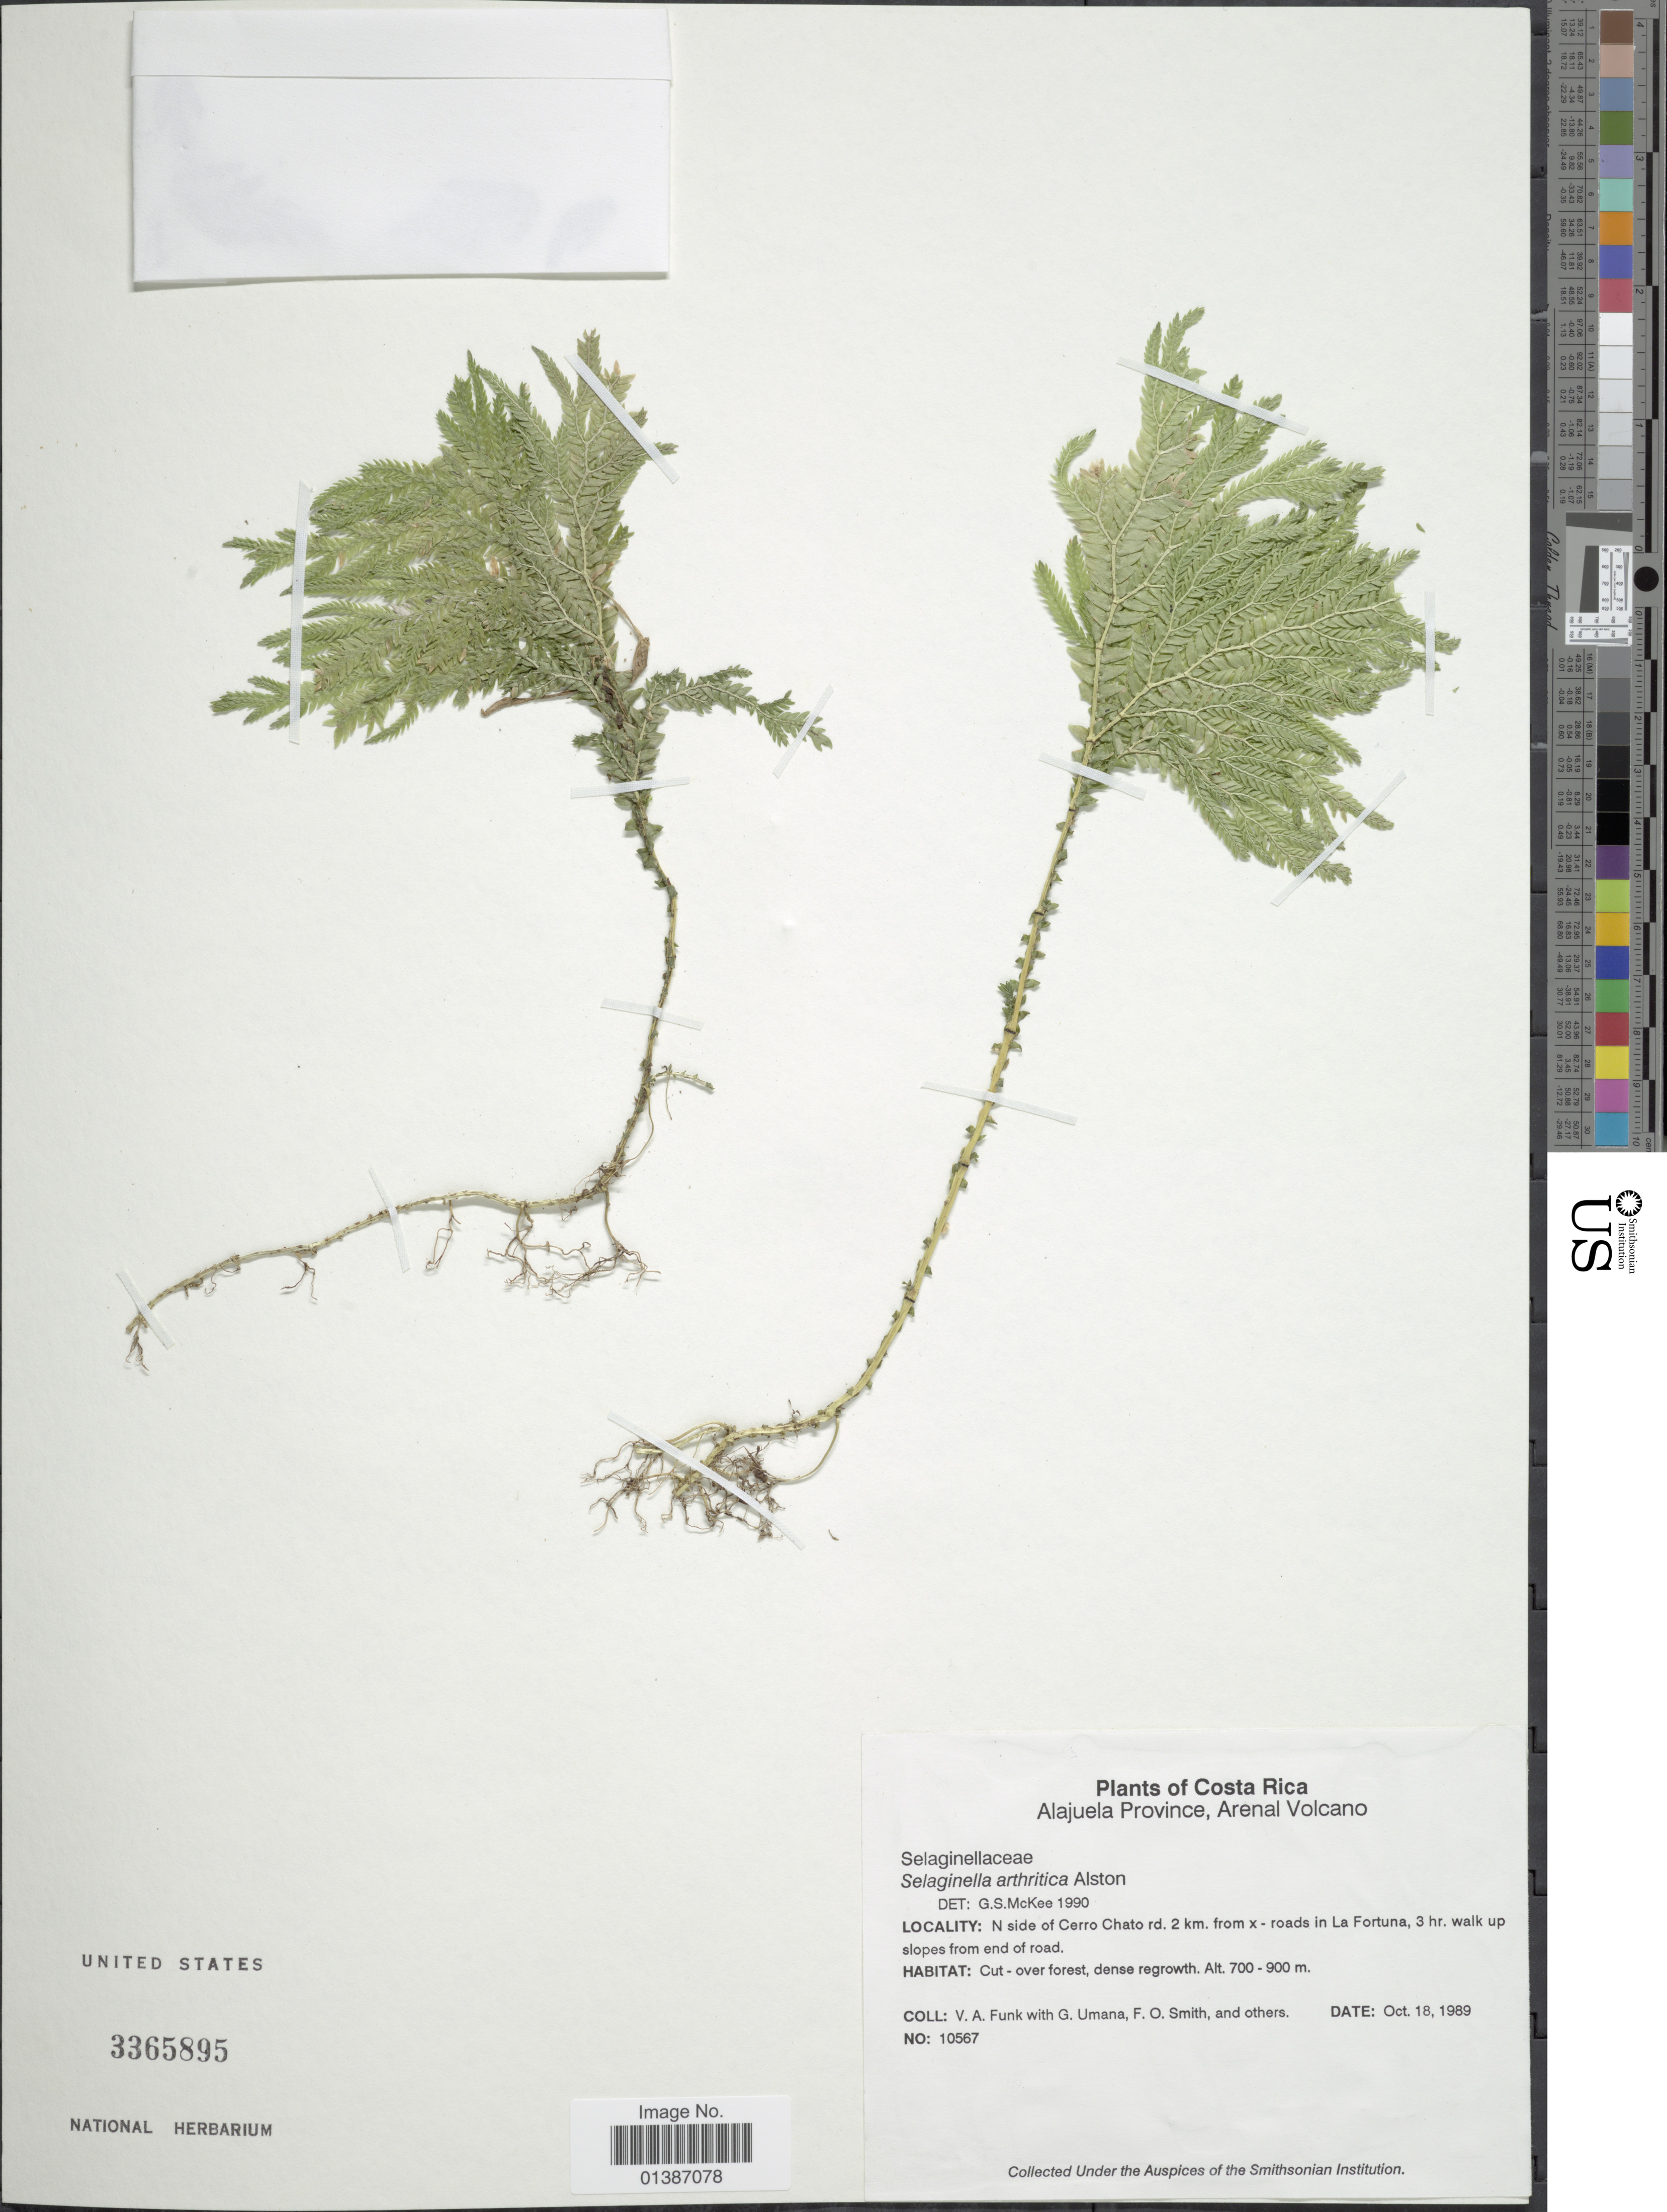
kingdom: Plantae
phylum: Tracheophyta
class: Lycopodiopsida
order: Selaginellales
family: Selaginellaceae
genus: Selaginella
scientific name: Selaginella arthritica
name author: Alston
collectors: V. Funk, G. Umana, F. Smith & et al.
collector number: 10567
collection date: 1989-10-18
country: Costa Rica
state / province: Alajuela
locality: Alajuela Province, Arenal Volcano. N side of Cerro Chato rd. 2 km. from x- roads in La Fortuna, 3 hr. walk up slopes from end of road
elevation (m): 700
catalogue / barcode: US 3365895